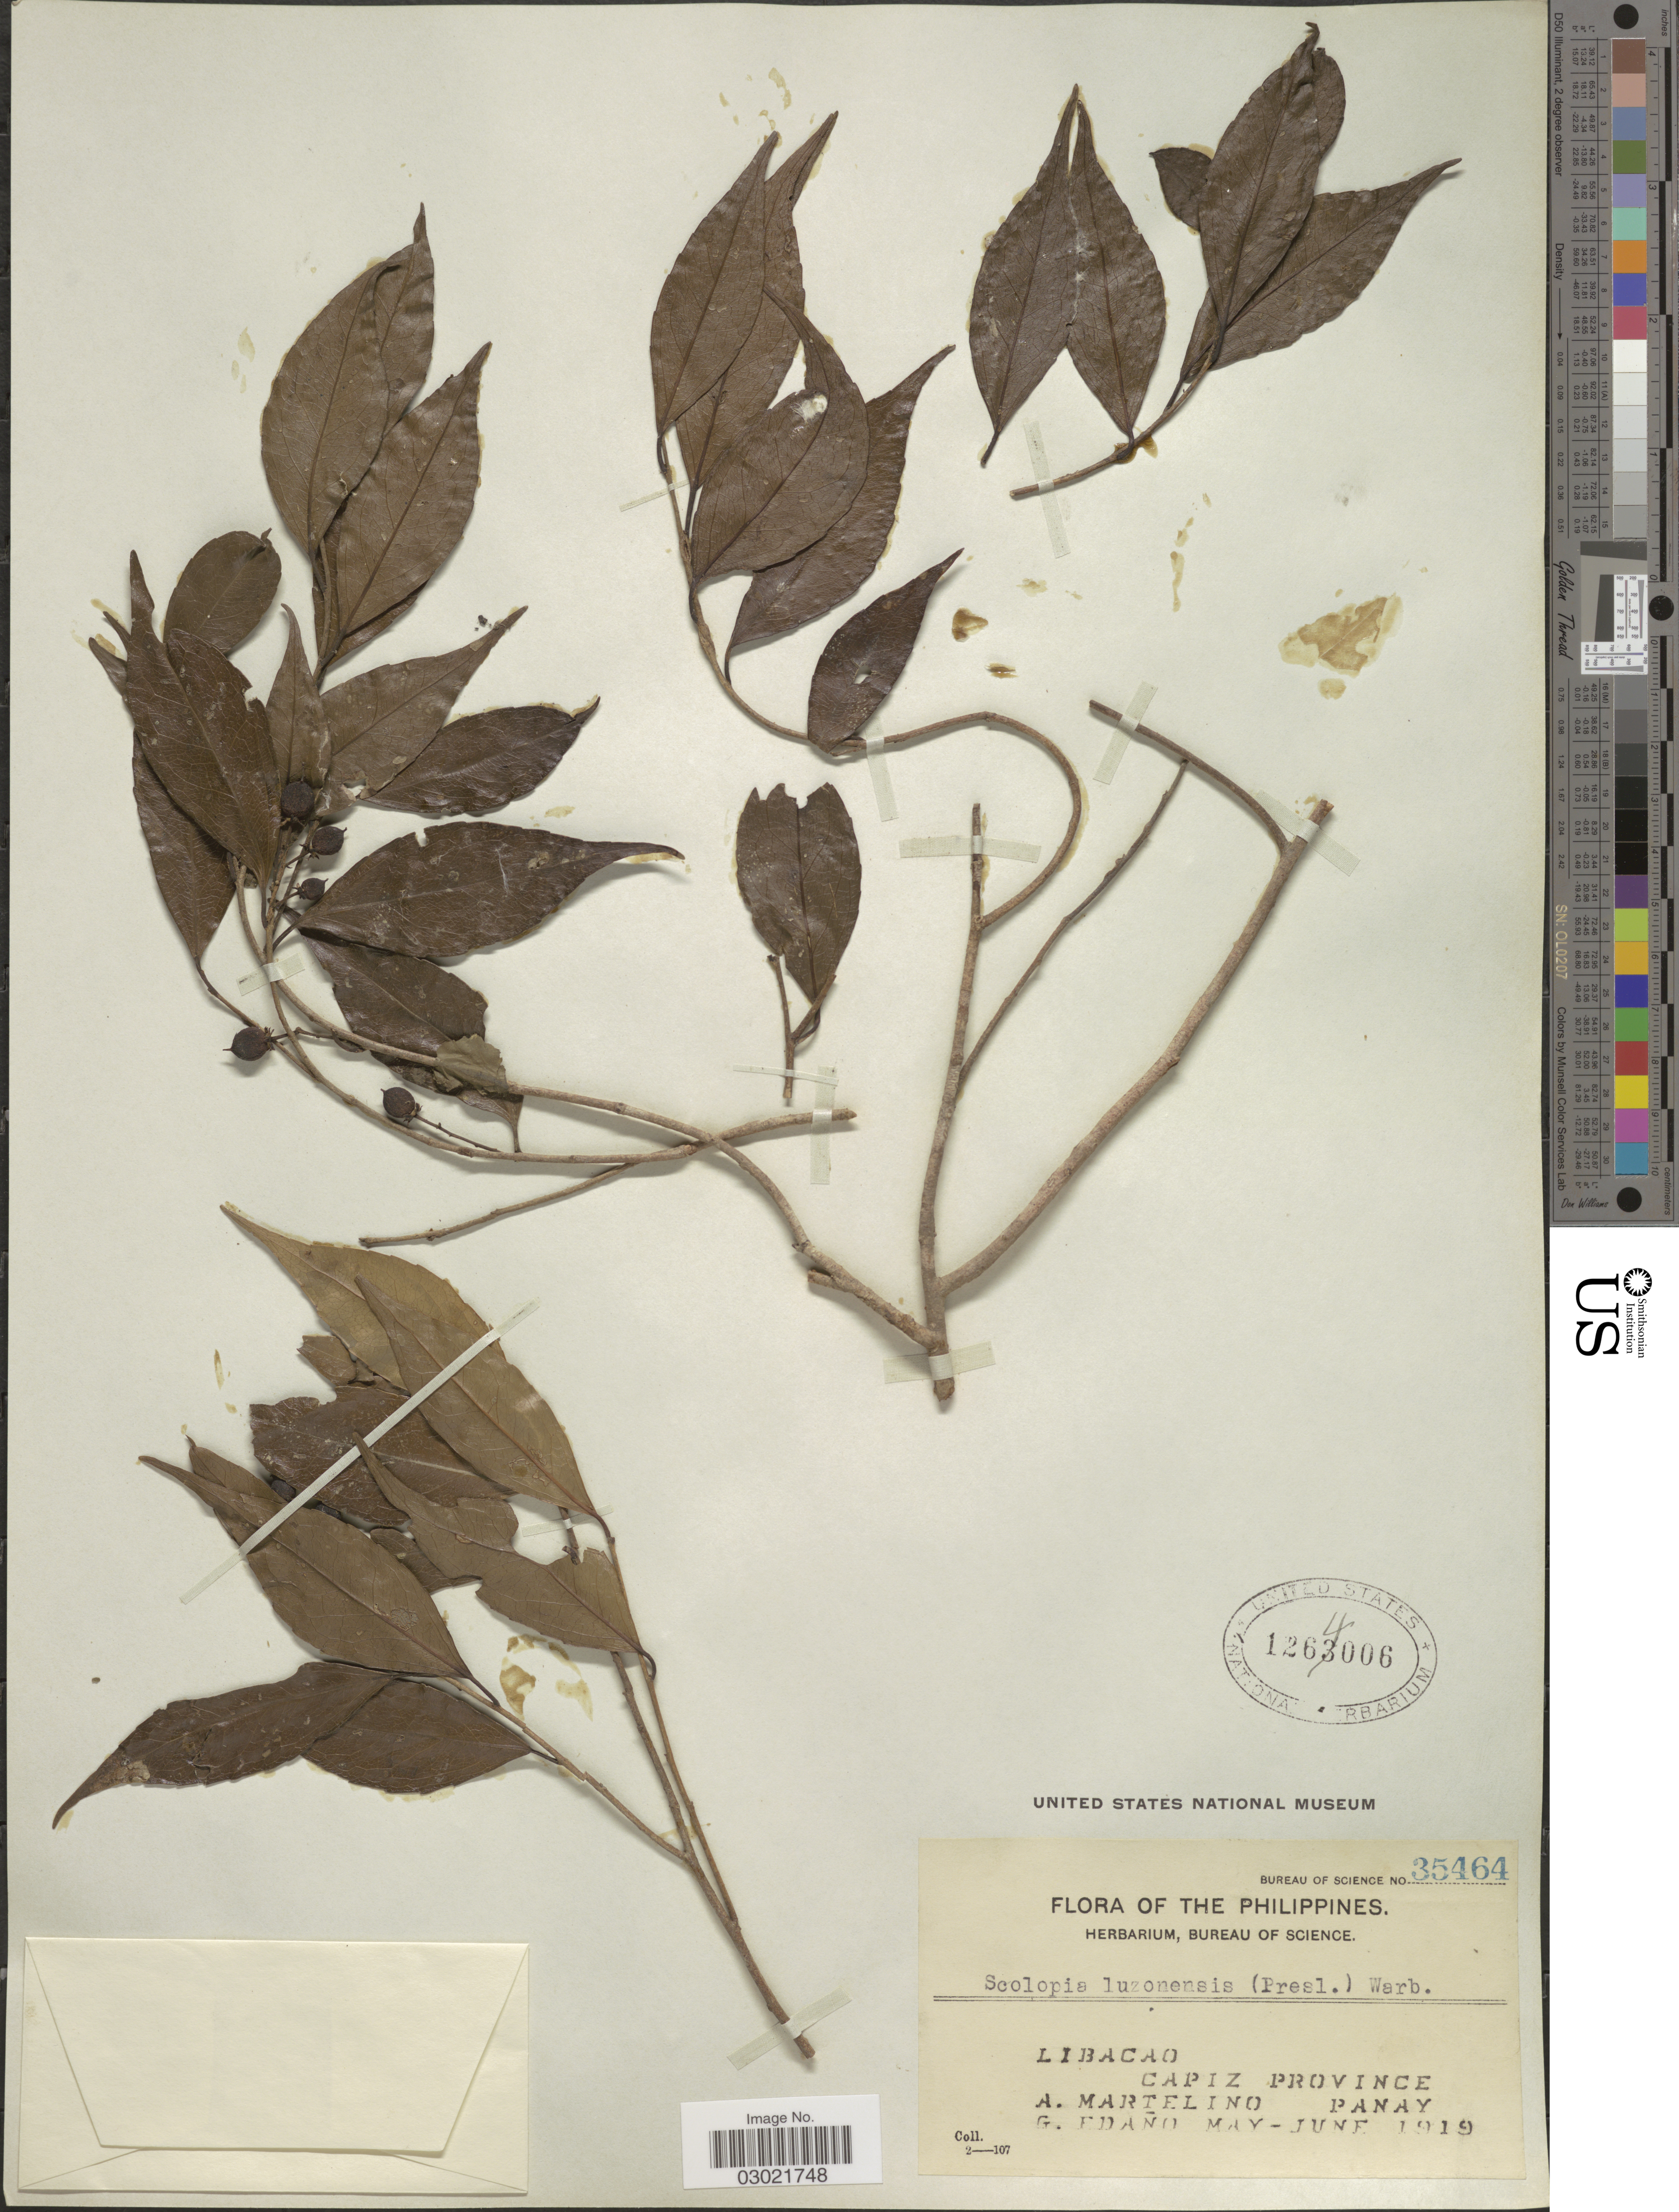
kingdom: Plantae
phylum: Tracheophyta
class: Magnoliopsida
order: Malpighiales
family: Salicaceae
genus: Scolopia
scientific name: Scolopia luzonensis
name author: (C. Presl) Warb.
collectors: A. Martelino & G. Edaño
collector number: Bureau of Science 35464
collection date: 1919-05/1919-06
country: Philippines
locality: Libacao Capiz Province, Panay.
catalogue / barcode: US 1264006